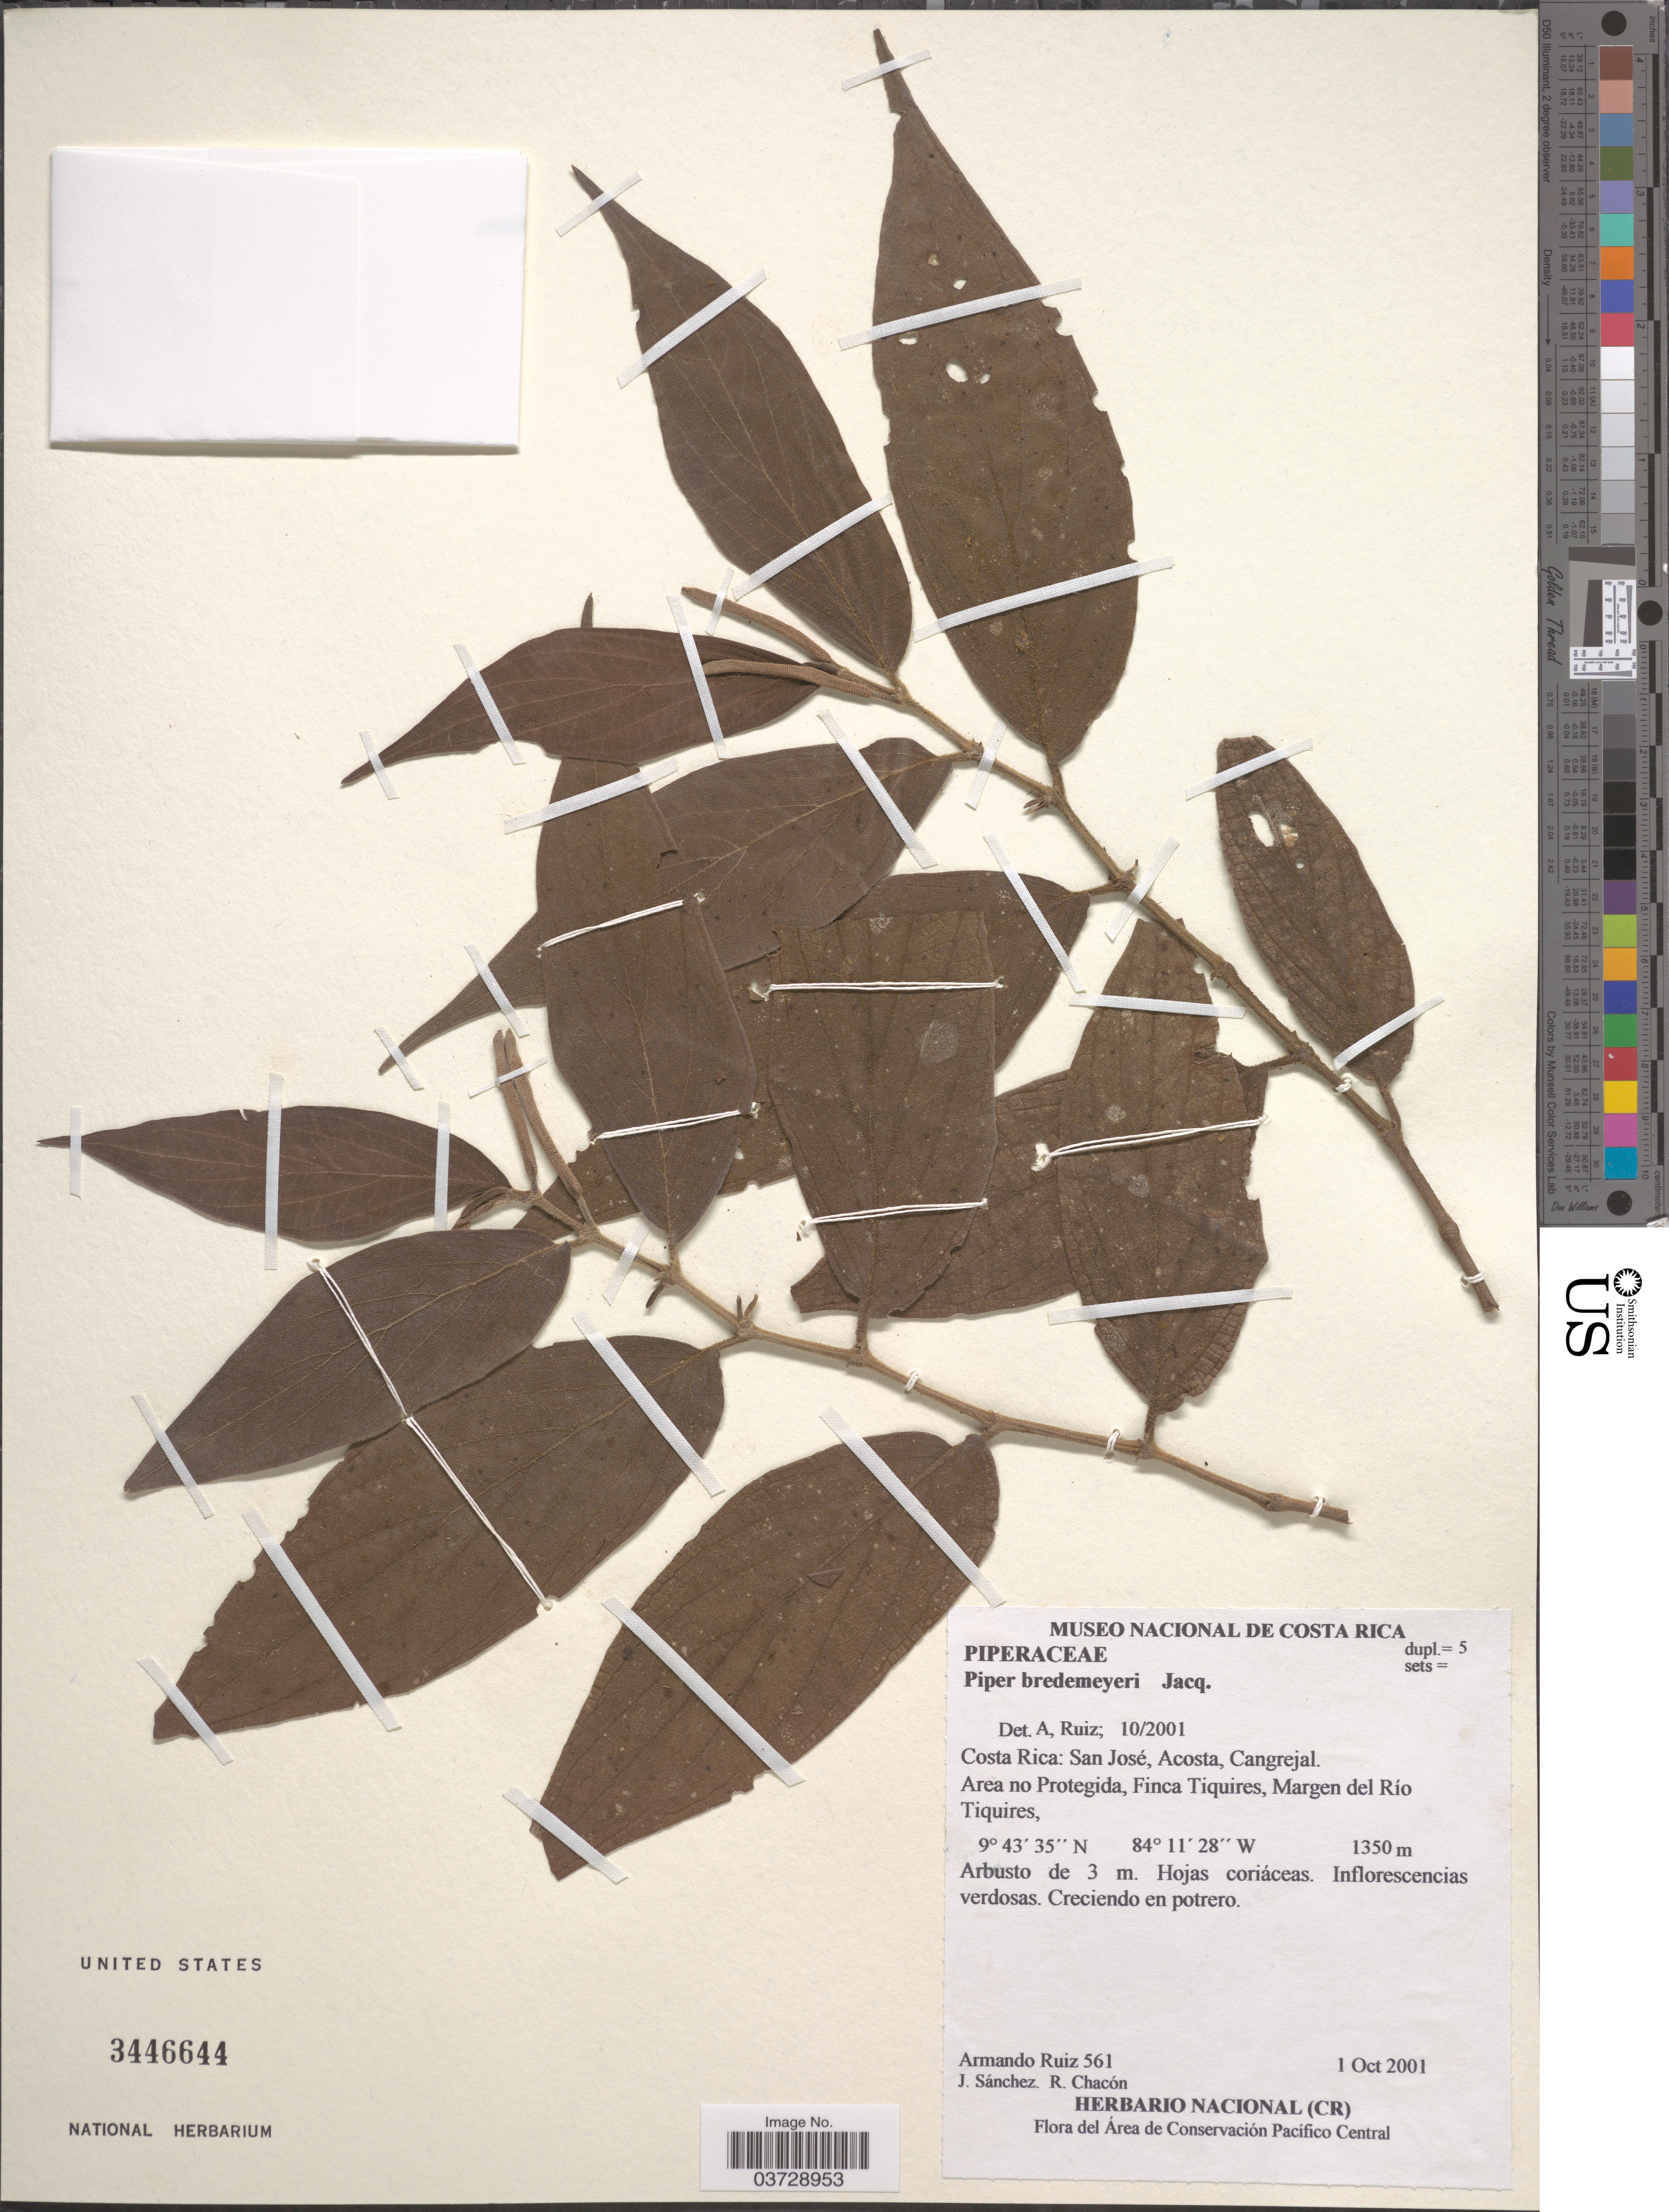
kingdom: Plantae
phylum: Tracheophyta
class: Magnoliopsida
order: Piperales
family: Piperaceae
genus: Piper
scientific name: Piper bredemeyeri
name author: J. Jacq.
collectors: A. Ruiz, J. Sánchez & R. Chacon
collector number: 561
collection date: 2001-10-01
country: Costa Rica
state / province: San José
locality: Acosta, Cangrejal. Area no Protegida, Finca Tiquires, Margen del Río Tiquires.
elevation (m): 1350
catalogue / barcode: US 3446644